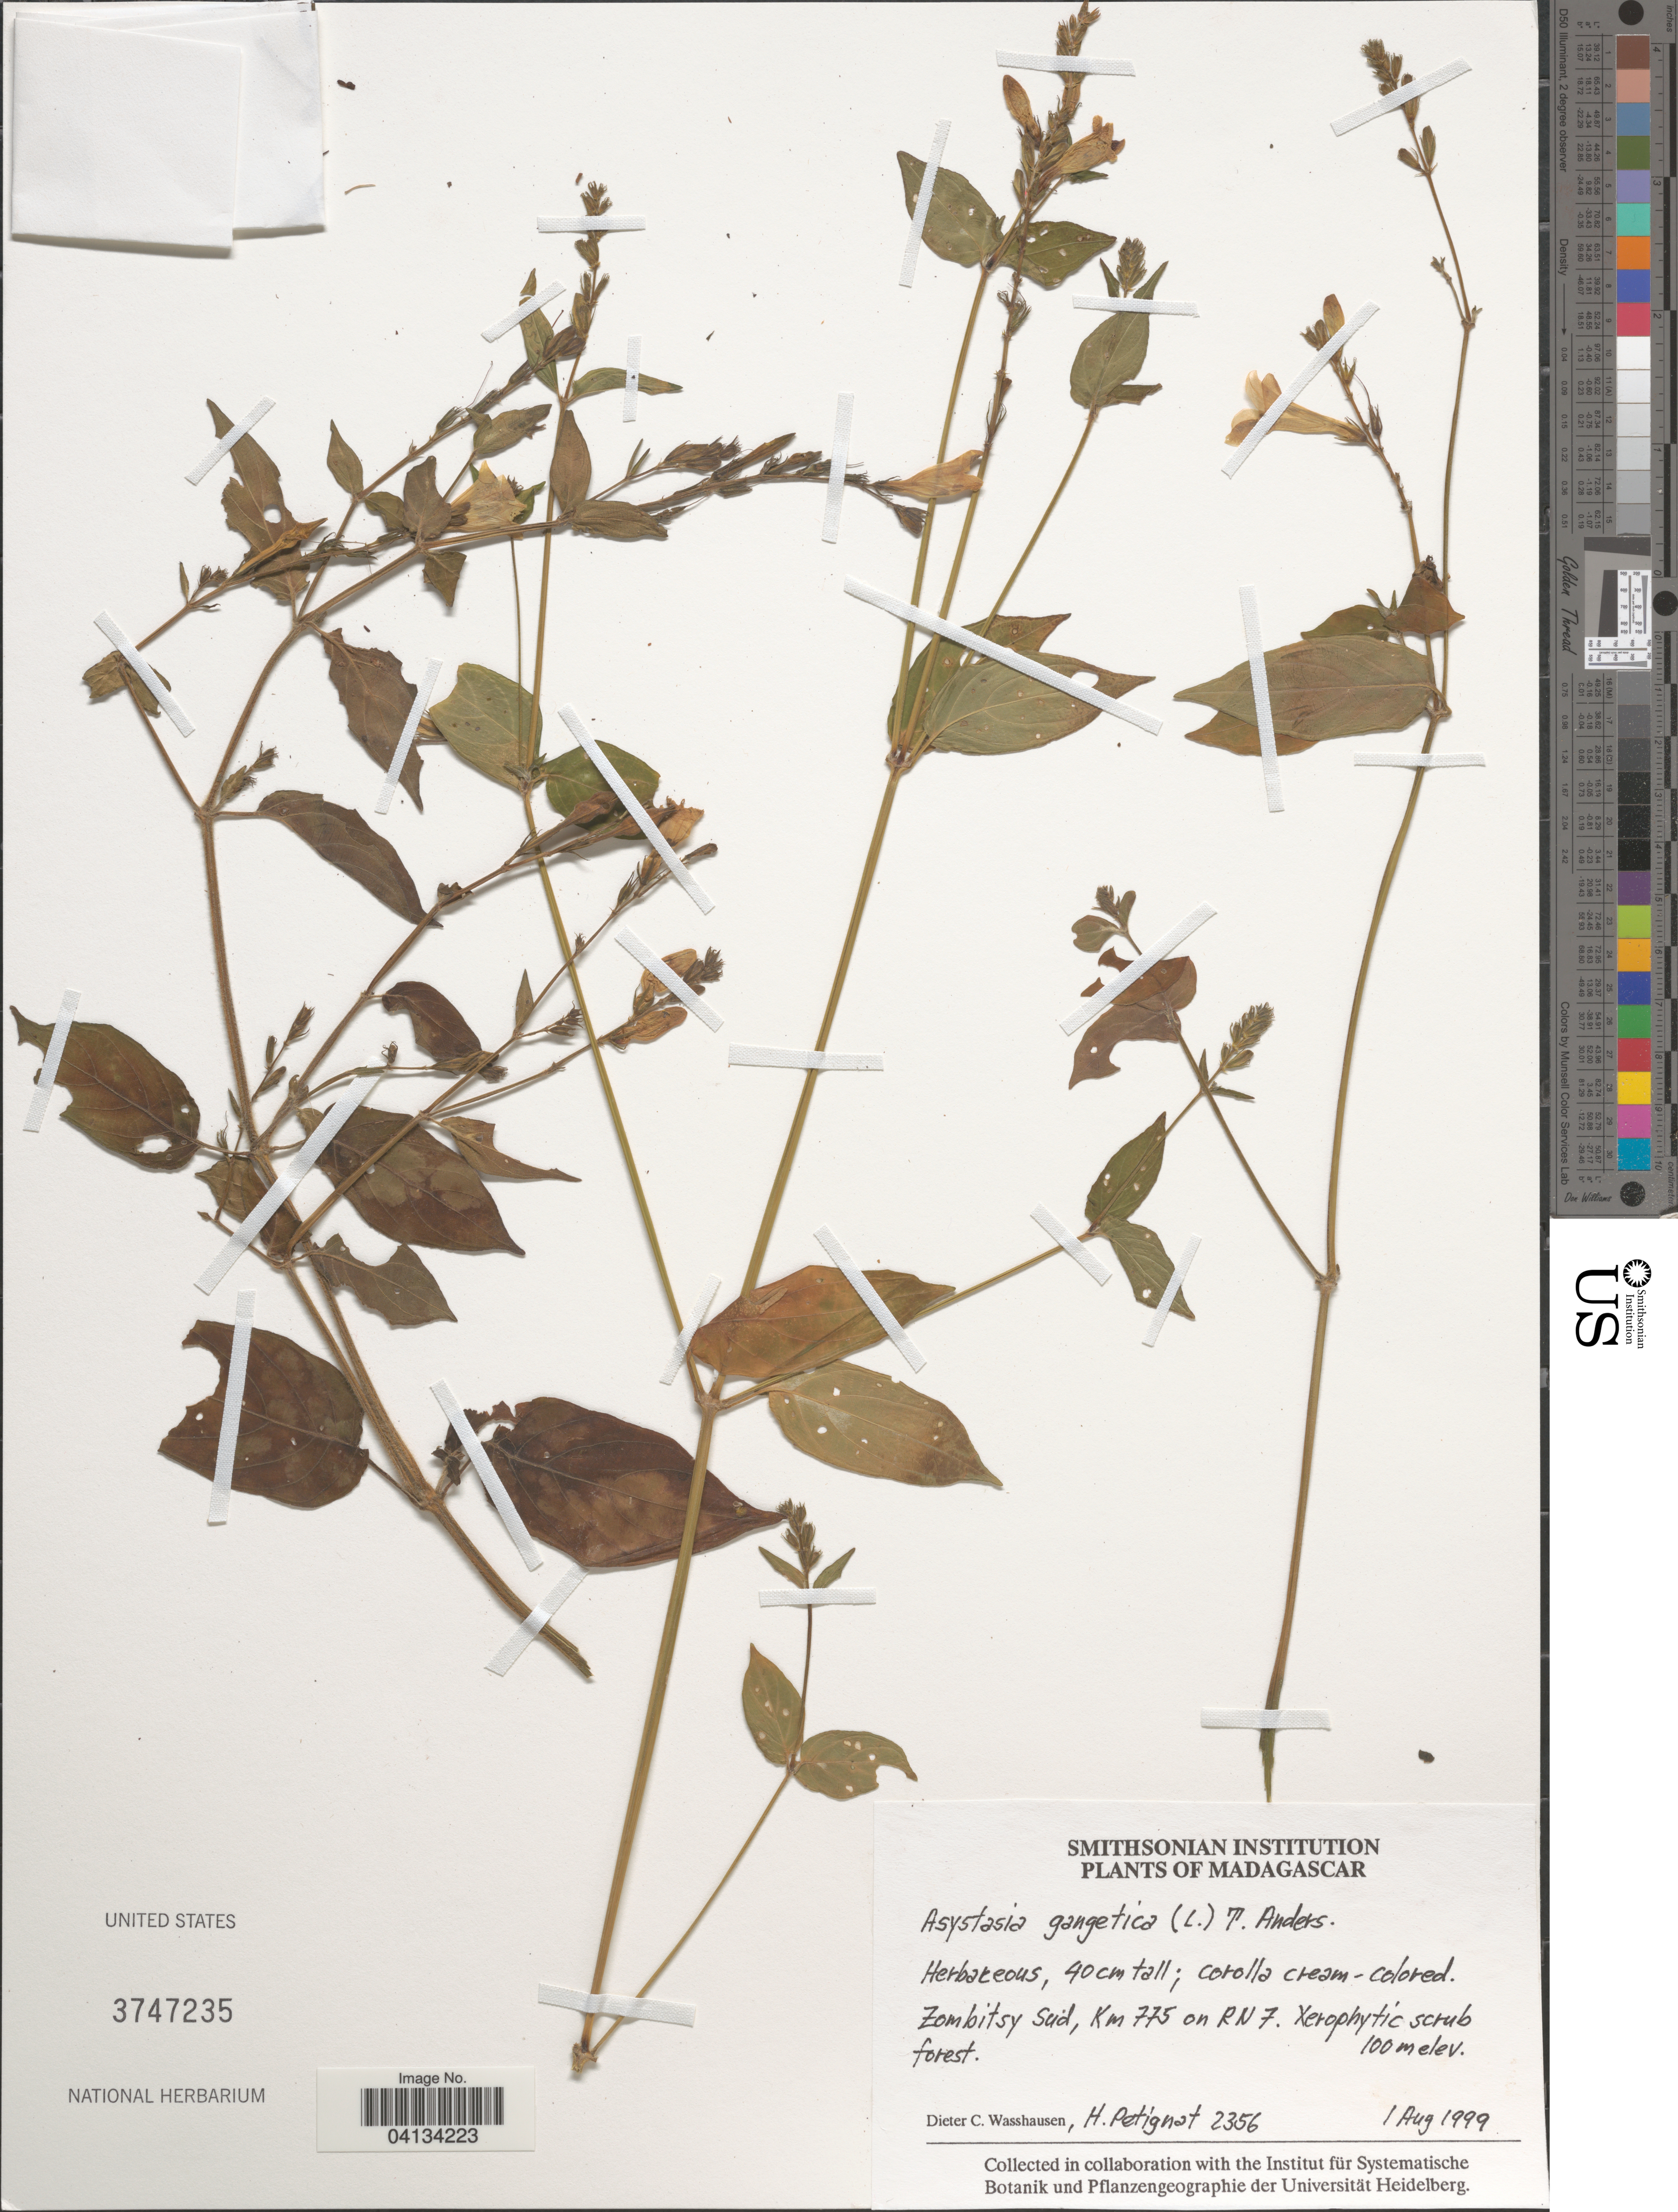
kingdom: Plantae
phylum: Tracheophyta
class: Magnoliopsida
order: Lamiales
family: Acanthaceae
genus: Asystasia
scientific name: Asystasia gangetica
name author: (L.) T. Anderson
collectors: D. C. Wasshausen & H. Petignat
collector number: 2356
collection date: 1999-08-01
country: Madagascar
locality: Zombitsy Sud, Km 775 on RN 7.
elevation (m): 100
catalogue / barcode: US 3747235